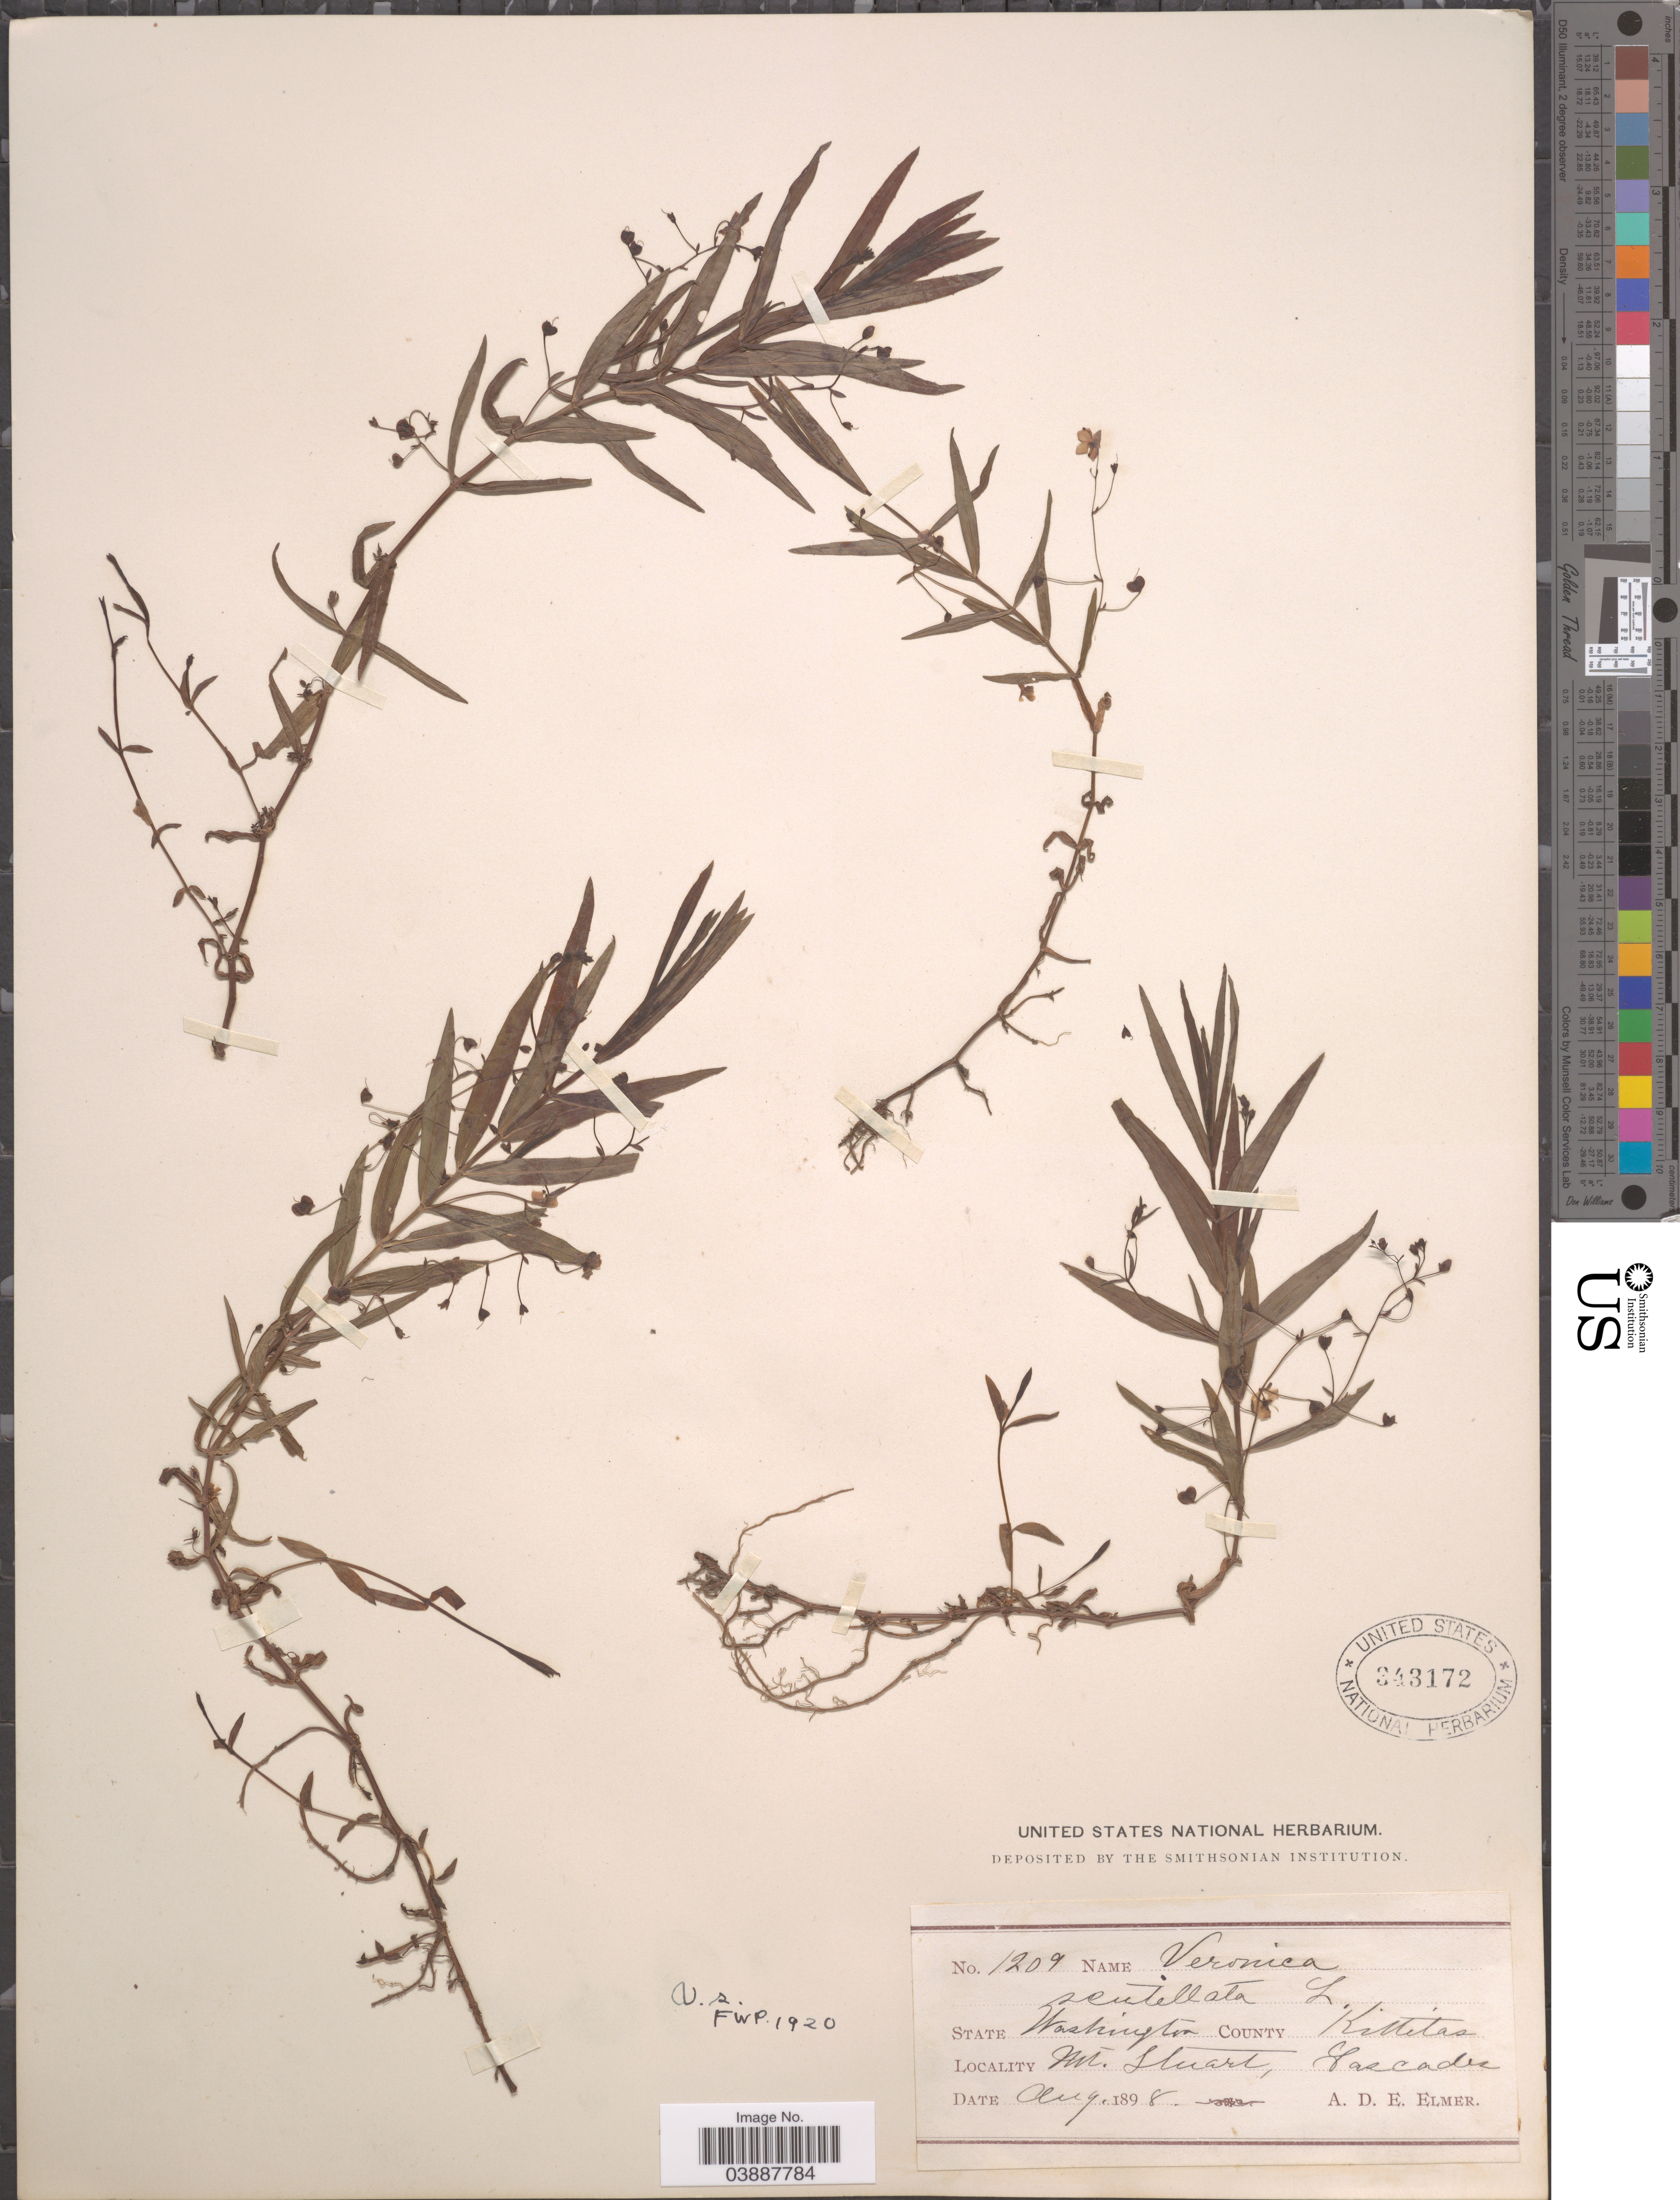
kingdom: Plantae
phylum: Tracheophyta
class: Magnoliopsida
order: Lamiales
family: Plantaginaceae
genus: Veronica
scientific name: Veronica scutellata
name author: L.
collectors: A. D. E. Elmer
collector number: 1209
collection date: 1898-08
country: United States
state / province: Washington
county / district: Kittitas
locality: County Kittitas. Mt. Stuart, Cascades.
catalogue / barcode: US 343172